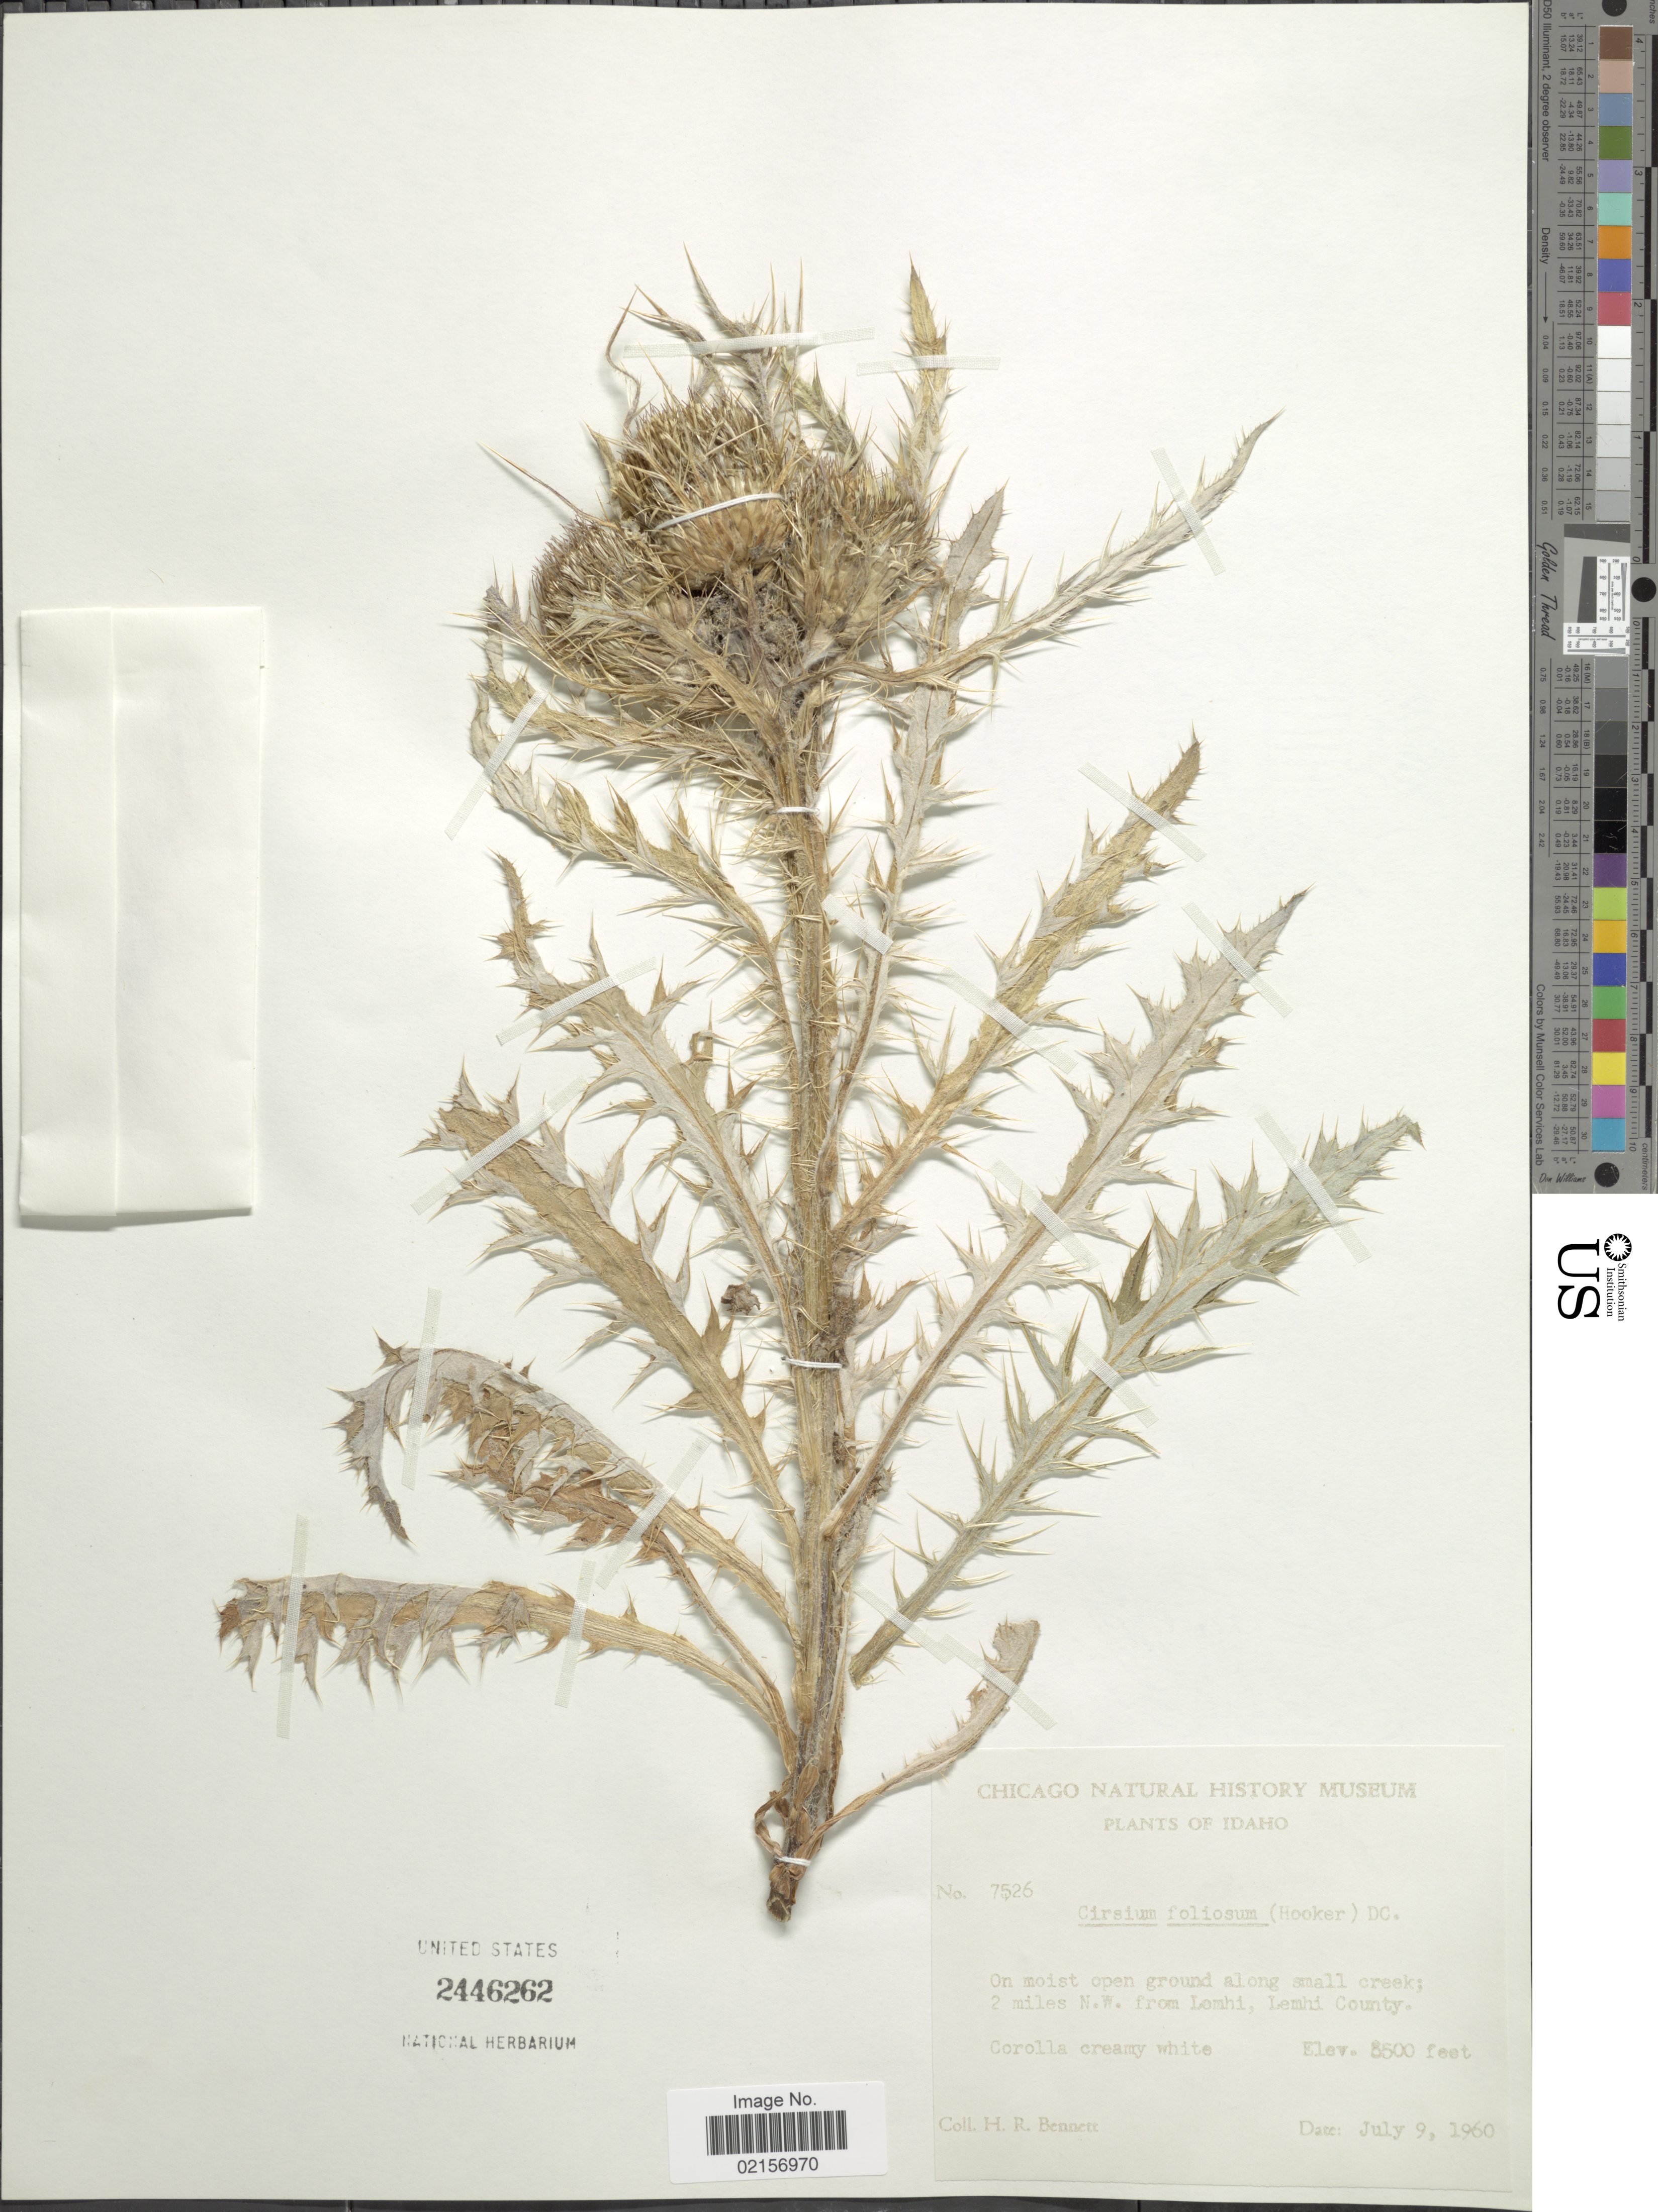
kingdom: Plantae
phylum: Tracheophyta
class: Magnoliopsida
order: Asterales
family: Asteraceae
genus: Cirsium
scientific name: Cirsium scariosum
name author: Nutt.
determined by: Ackerfield, Jennifer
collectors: H. R. Bennett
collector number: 7526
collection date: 1960-07-09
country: United States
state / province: Idaho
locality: On moist open ground along small creek; 2 miles N.W. from Lemhi, Lemhi County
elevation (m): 2591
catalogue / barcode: US 2446262